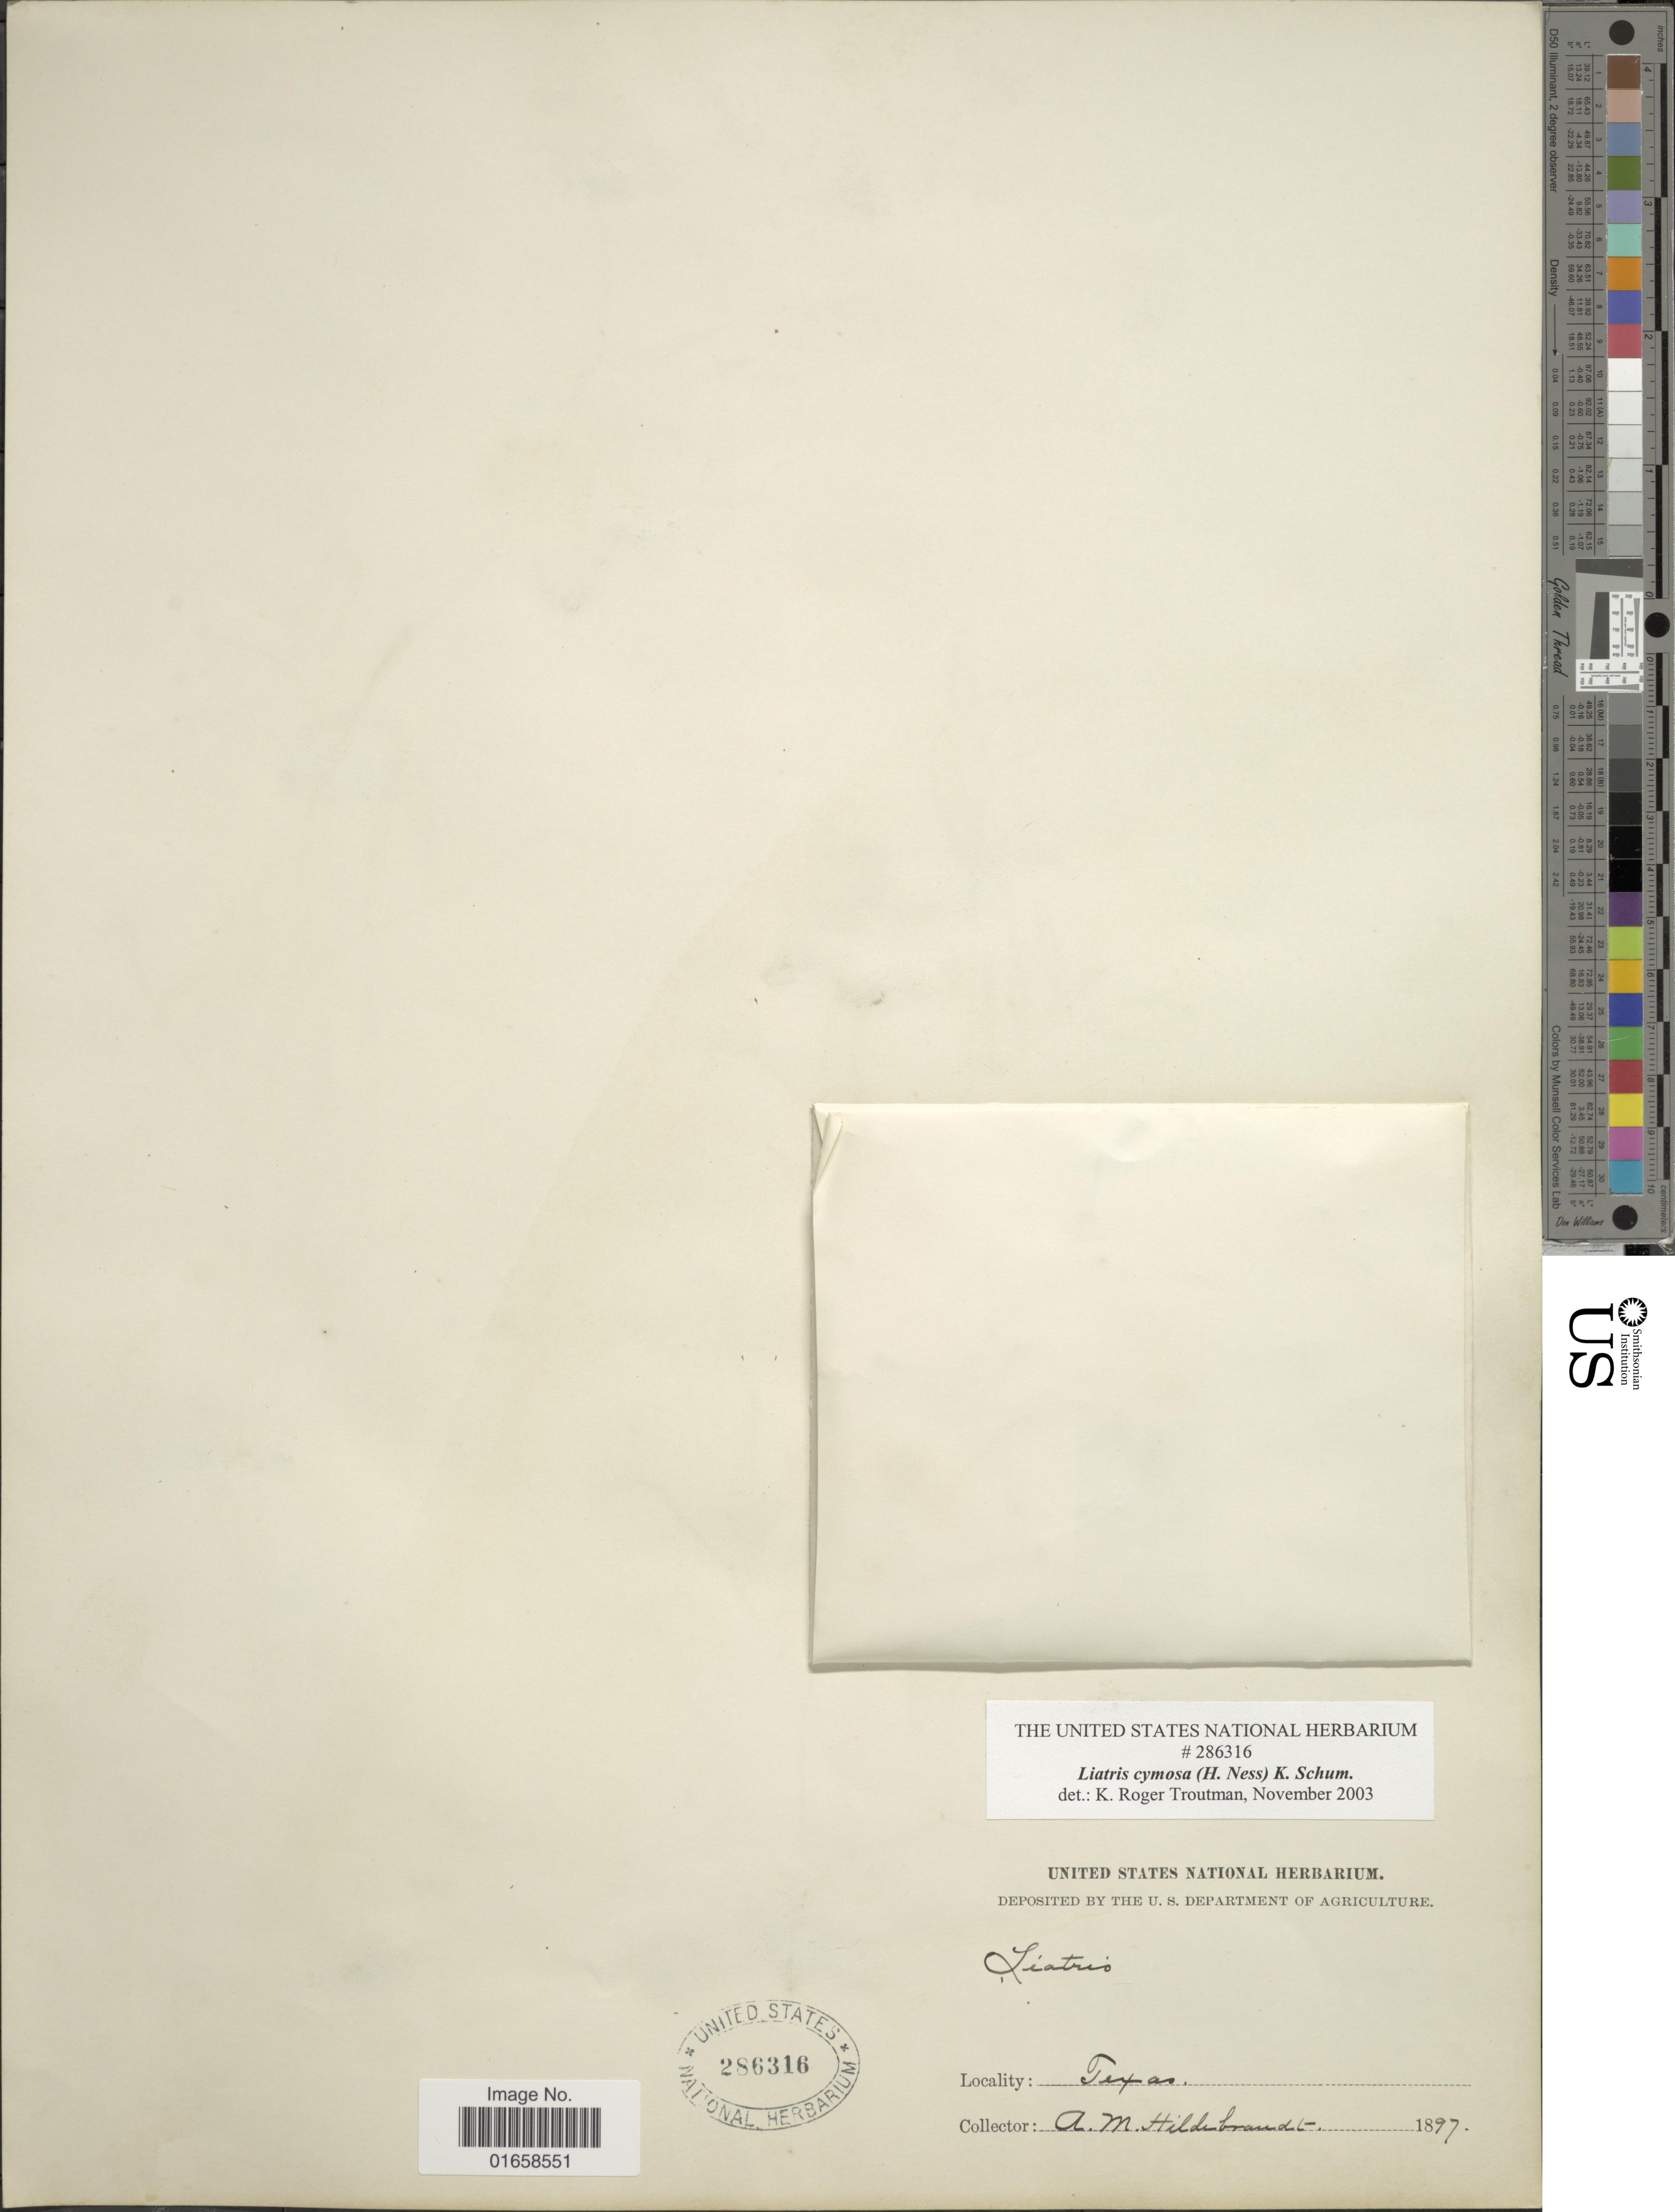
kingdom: Plantae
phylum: Tracheophyta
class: Magnoliopsida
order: Asterales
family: Asteraceae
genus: Liatris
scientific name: Liatris cymosa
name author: (Nessel) K. Schum.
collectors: A. Hildebrandt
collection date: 1897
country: United States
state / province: Texas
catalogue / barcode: US 286316